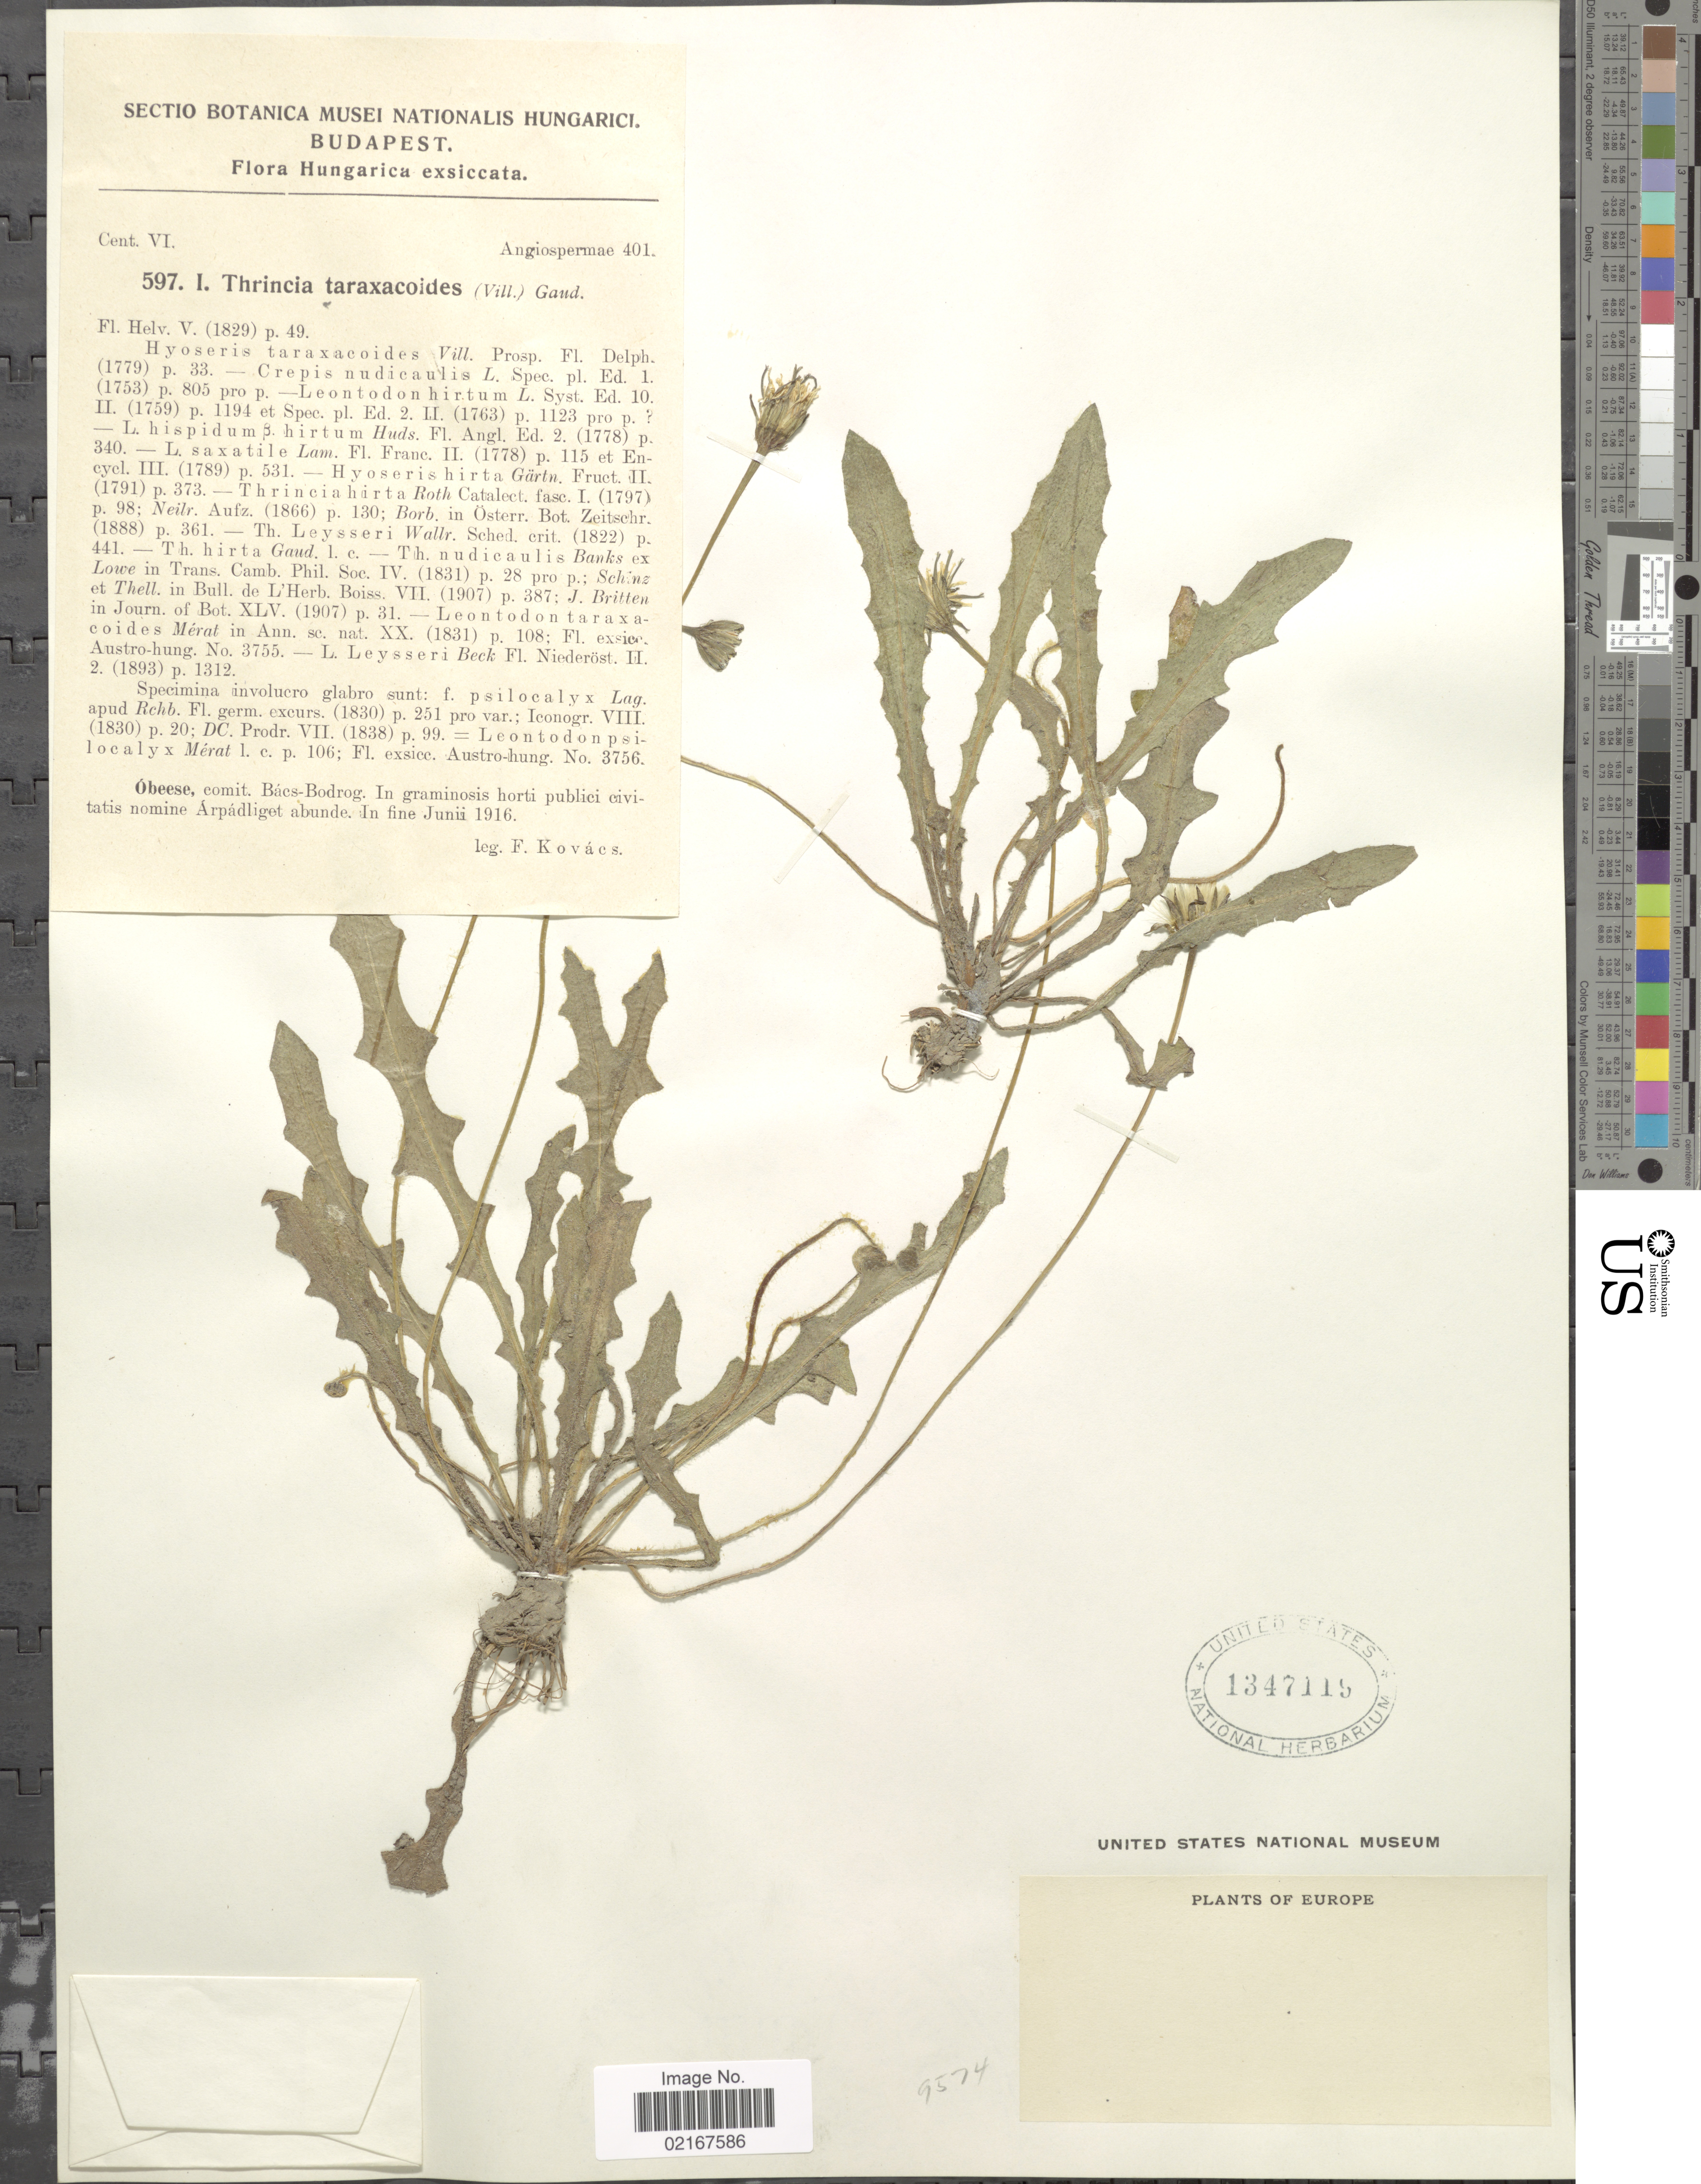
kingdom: Plantae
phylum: Tracheophyta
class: Magnoliopsida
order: Asterales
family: Asteraceae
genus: Leontodon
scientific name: Leontodon saxatilis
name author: Lam.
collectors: F. Kovacs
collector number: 597I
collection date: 1916-06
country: Hungary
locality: Europe, Obeese, comit. Bacs-Bodrog, nomine Arpadliget abunde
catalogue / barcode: US 1347119